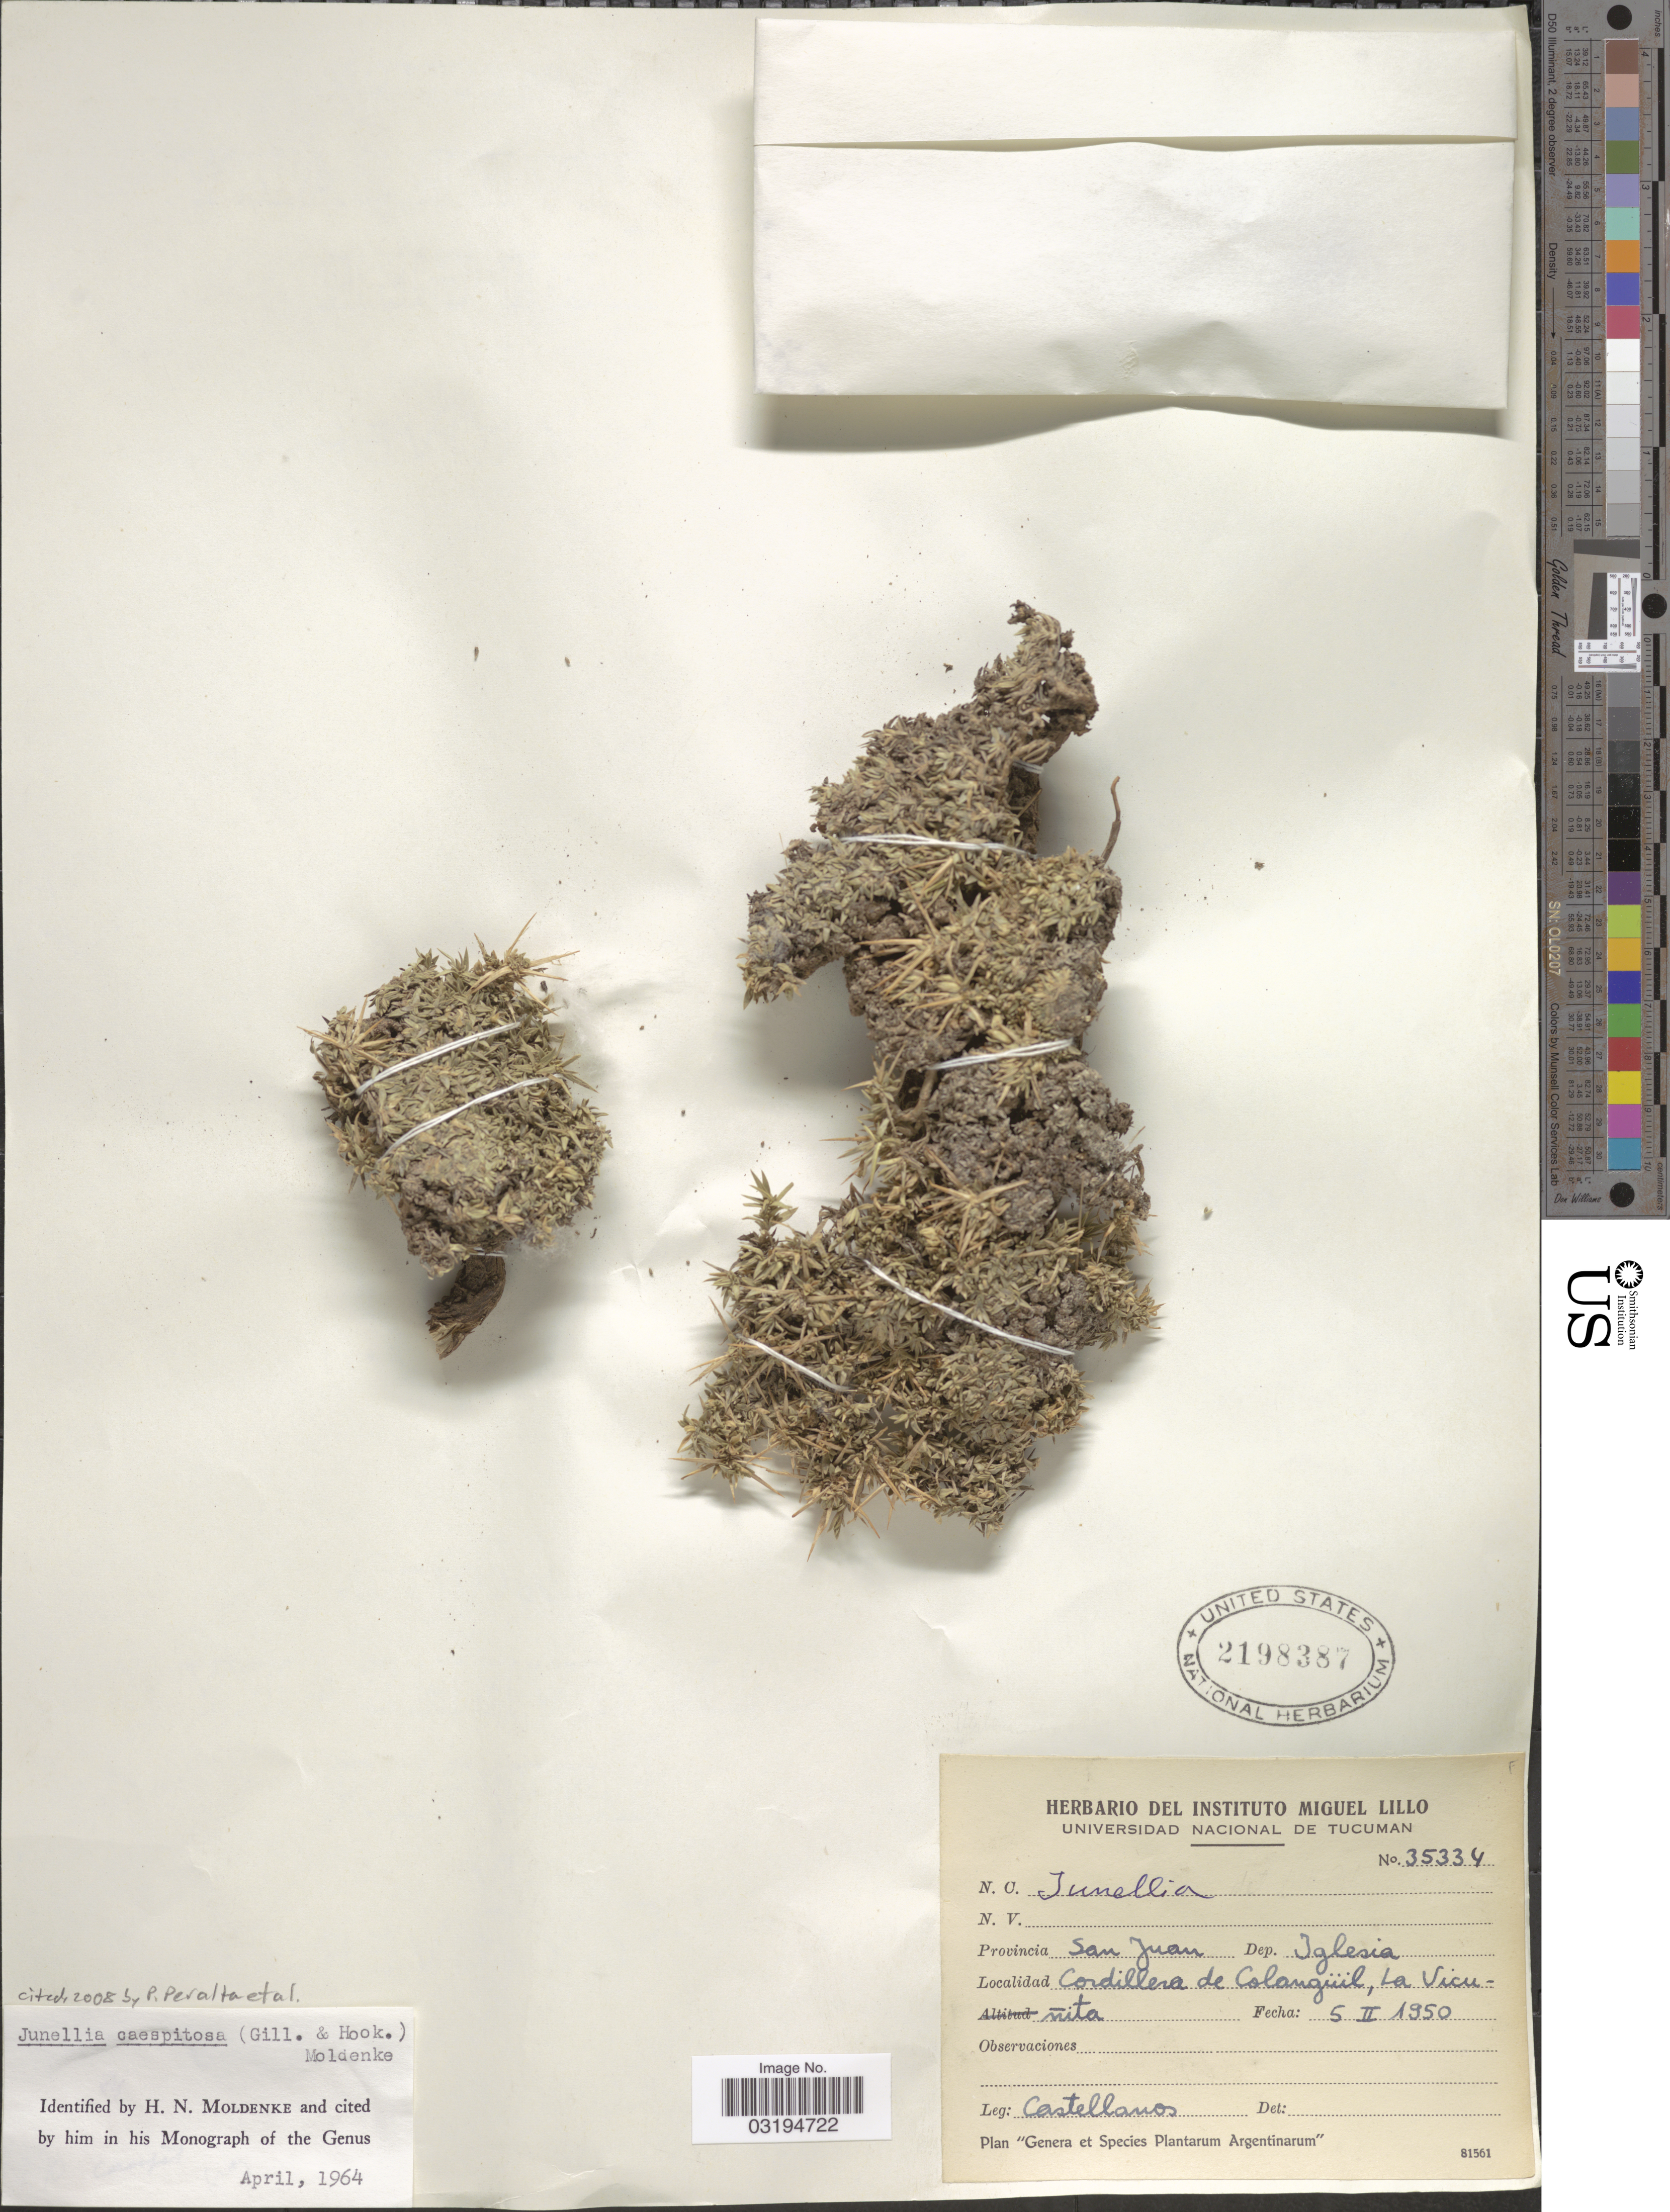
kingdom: Plantae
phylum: Tracheophyta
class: Magnoliopsida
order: Lamiales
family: Verbenaceae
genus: Junellia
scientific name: Junellia caespitosa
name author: (Gillies & Hook.) Moldenke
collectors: -- Castellanos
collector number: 35334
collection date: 1950-02-05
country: Argentina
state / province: San Juan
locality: Dep. Iglesia. Cordillera de Colangüil, La Vicuñita.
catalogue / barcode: US 2198387